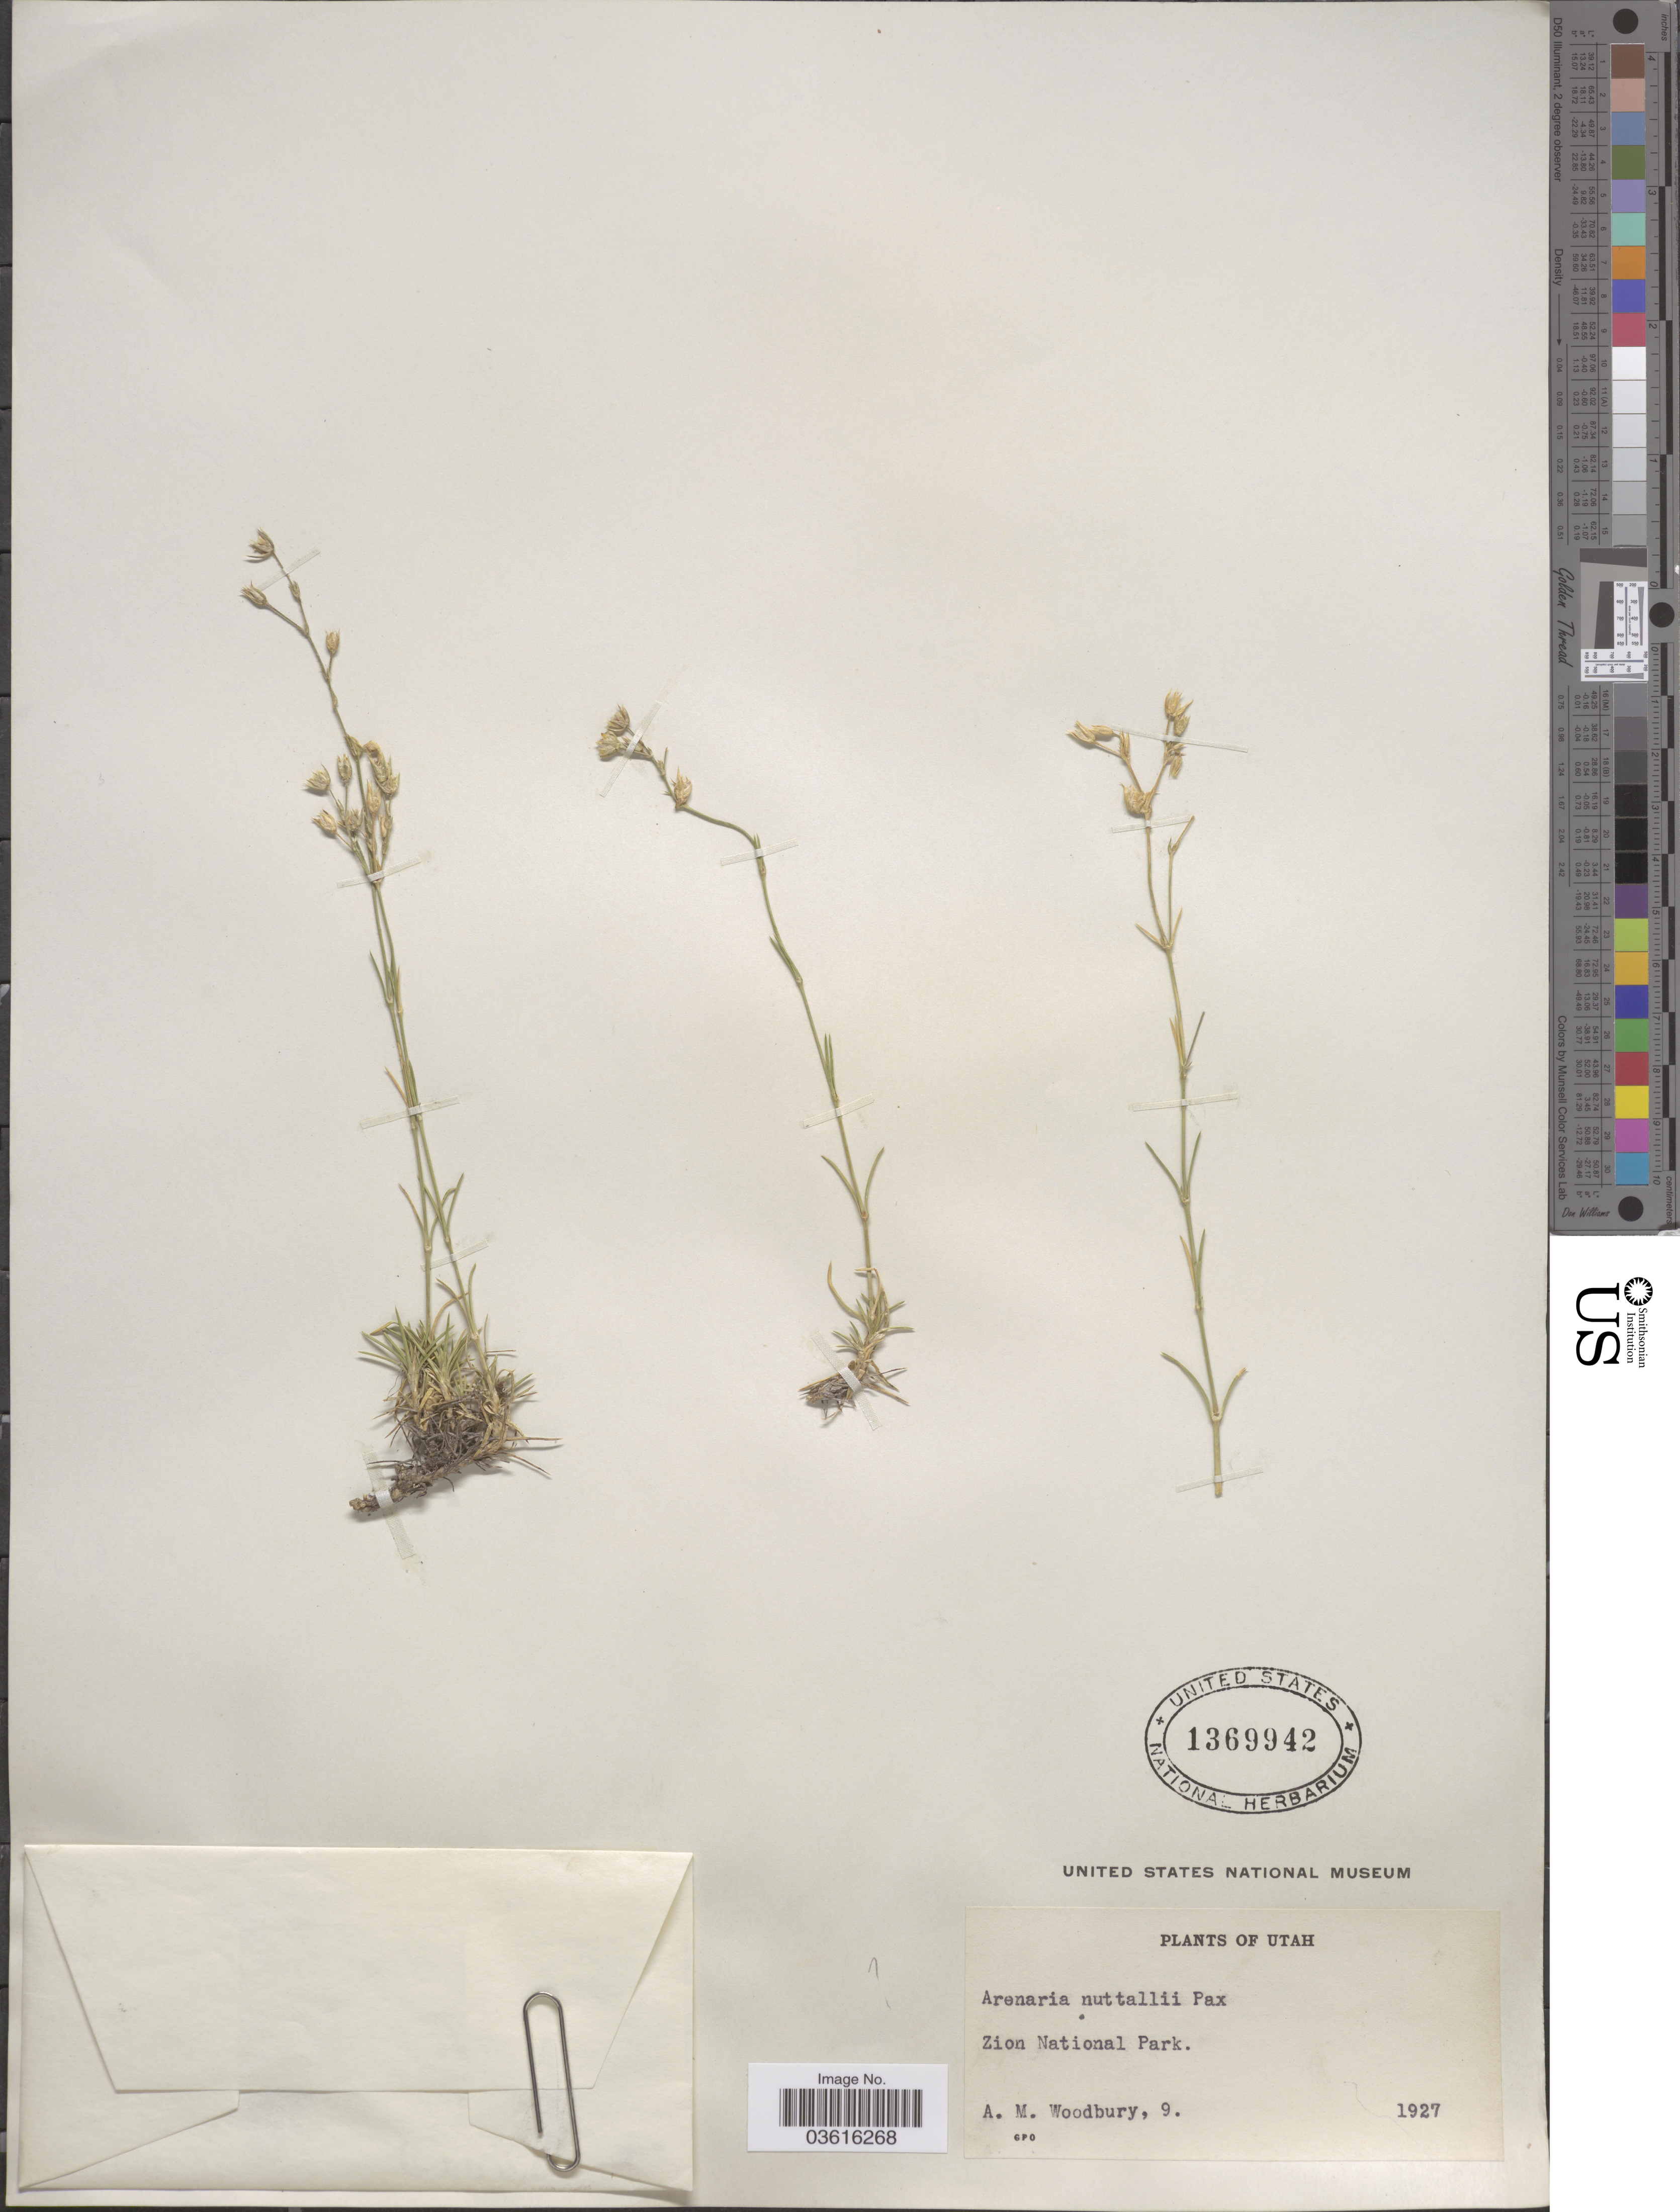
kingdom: Plantae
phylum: Tracheophyta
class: Magnoliopsida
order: Caryophyllales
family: Caryophyllaceae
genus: Minuartia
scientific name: Minuartia nuttallii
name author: (Pax) Briq.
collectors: A. M. Woodbury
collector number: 9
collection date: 1927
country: United States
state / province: Utah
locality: Zion National Park.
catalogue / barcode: US 1369942